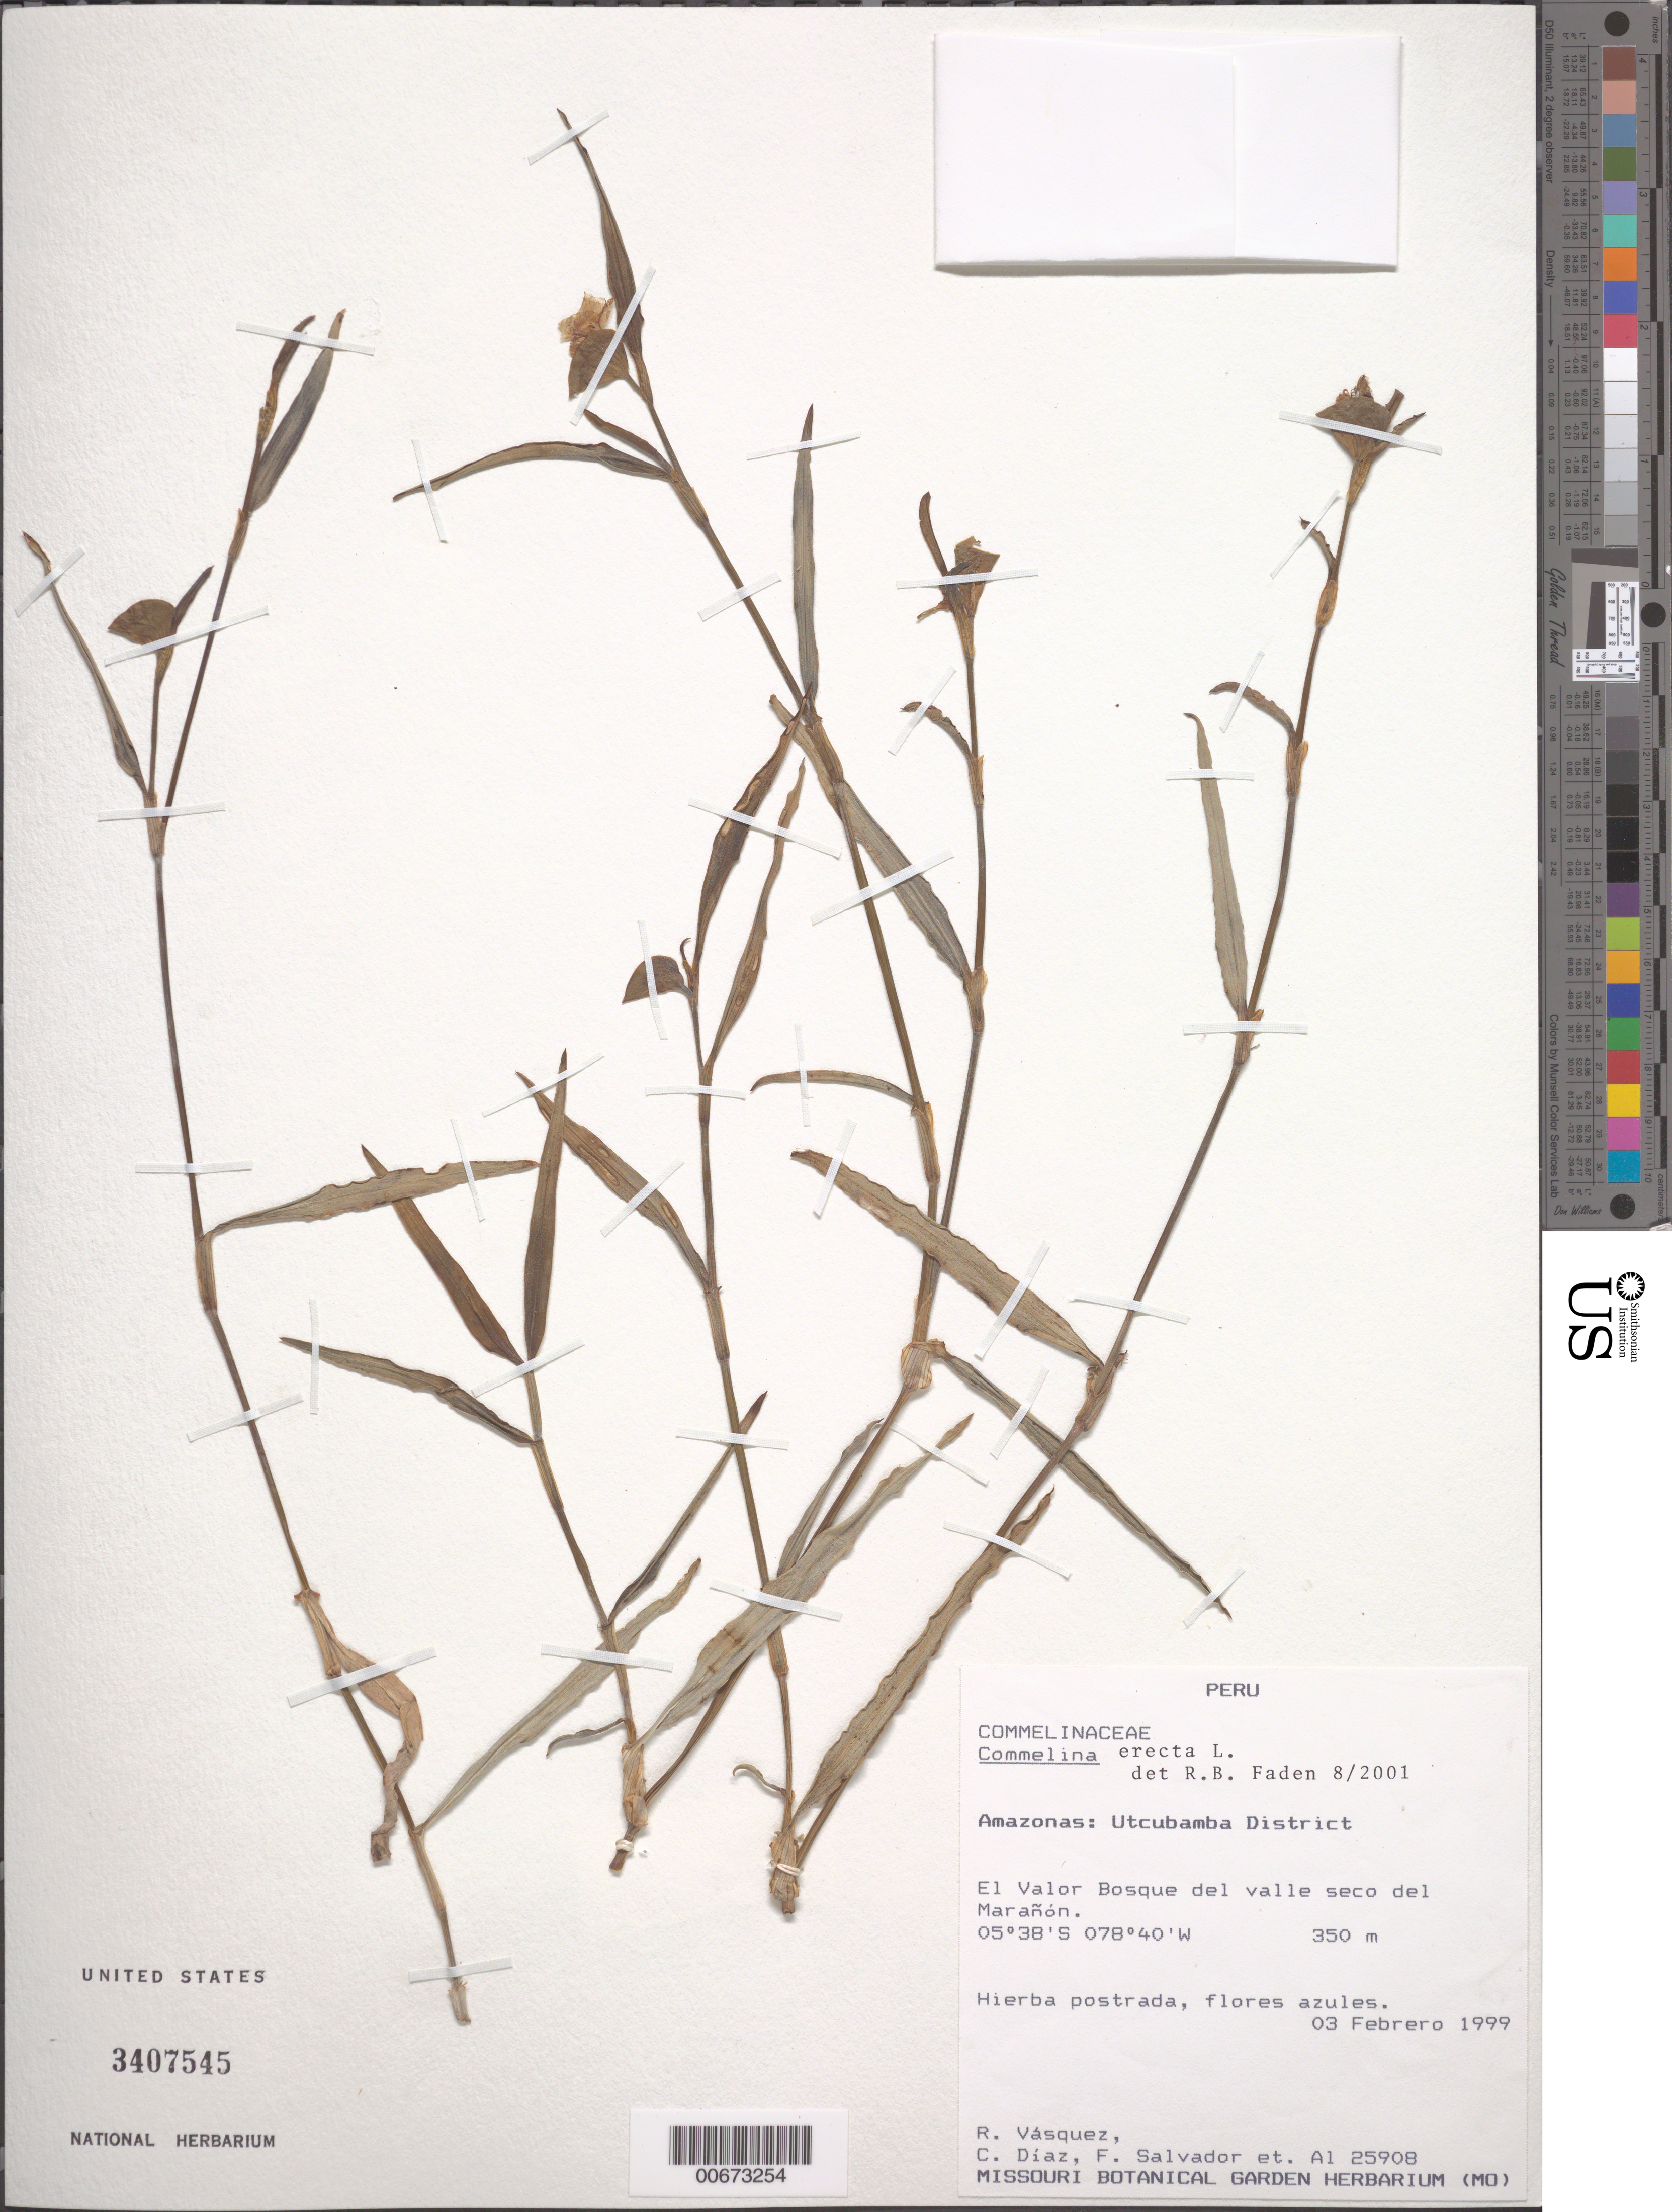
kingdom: Plantae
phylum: Tracheophyta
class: Liliopsida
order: Commelinales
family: Commelinaceae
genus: Commelina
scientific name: Commelina erecta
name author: L.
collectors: R. Vasquez, C. Díaz & F. Salvador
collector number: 25908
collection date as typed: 03 Feb 1999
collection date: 1999-02-03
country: Peru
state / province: Amazonas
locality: Utcubamba, El Valor Bosque del valle seco del Maranon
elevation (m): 350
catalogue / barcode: US 3407545